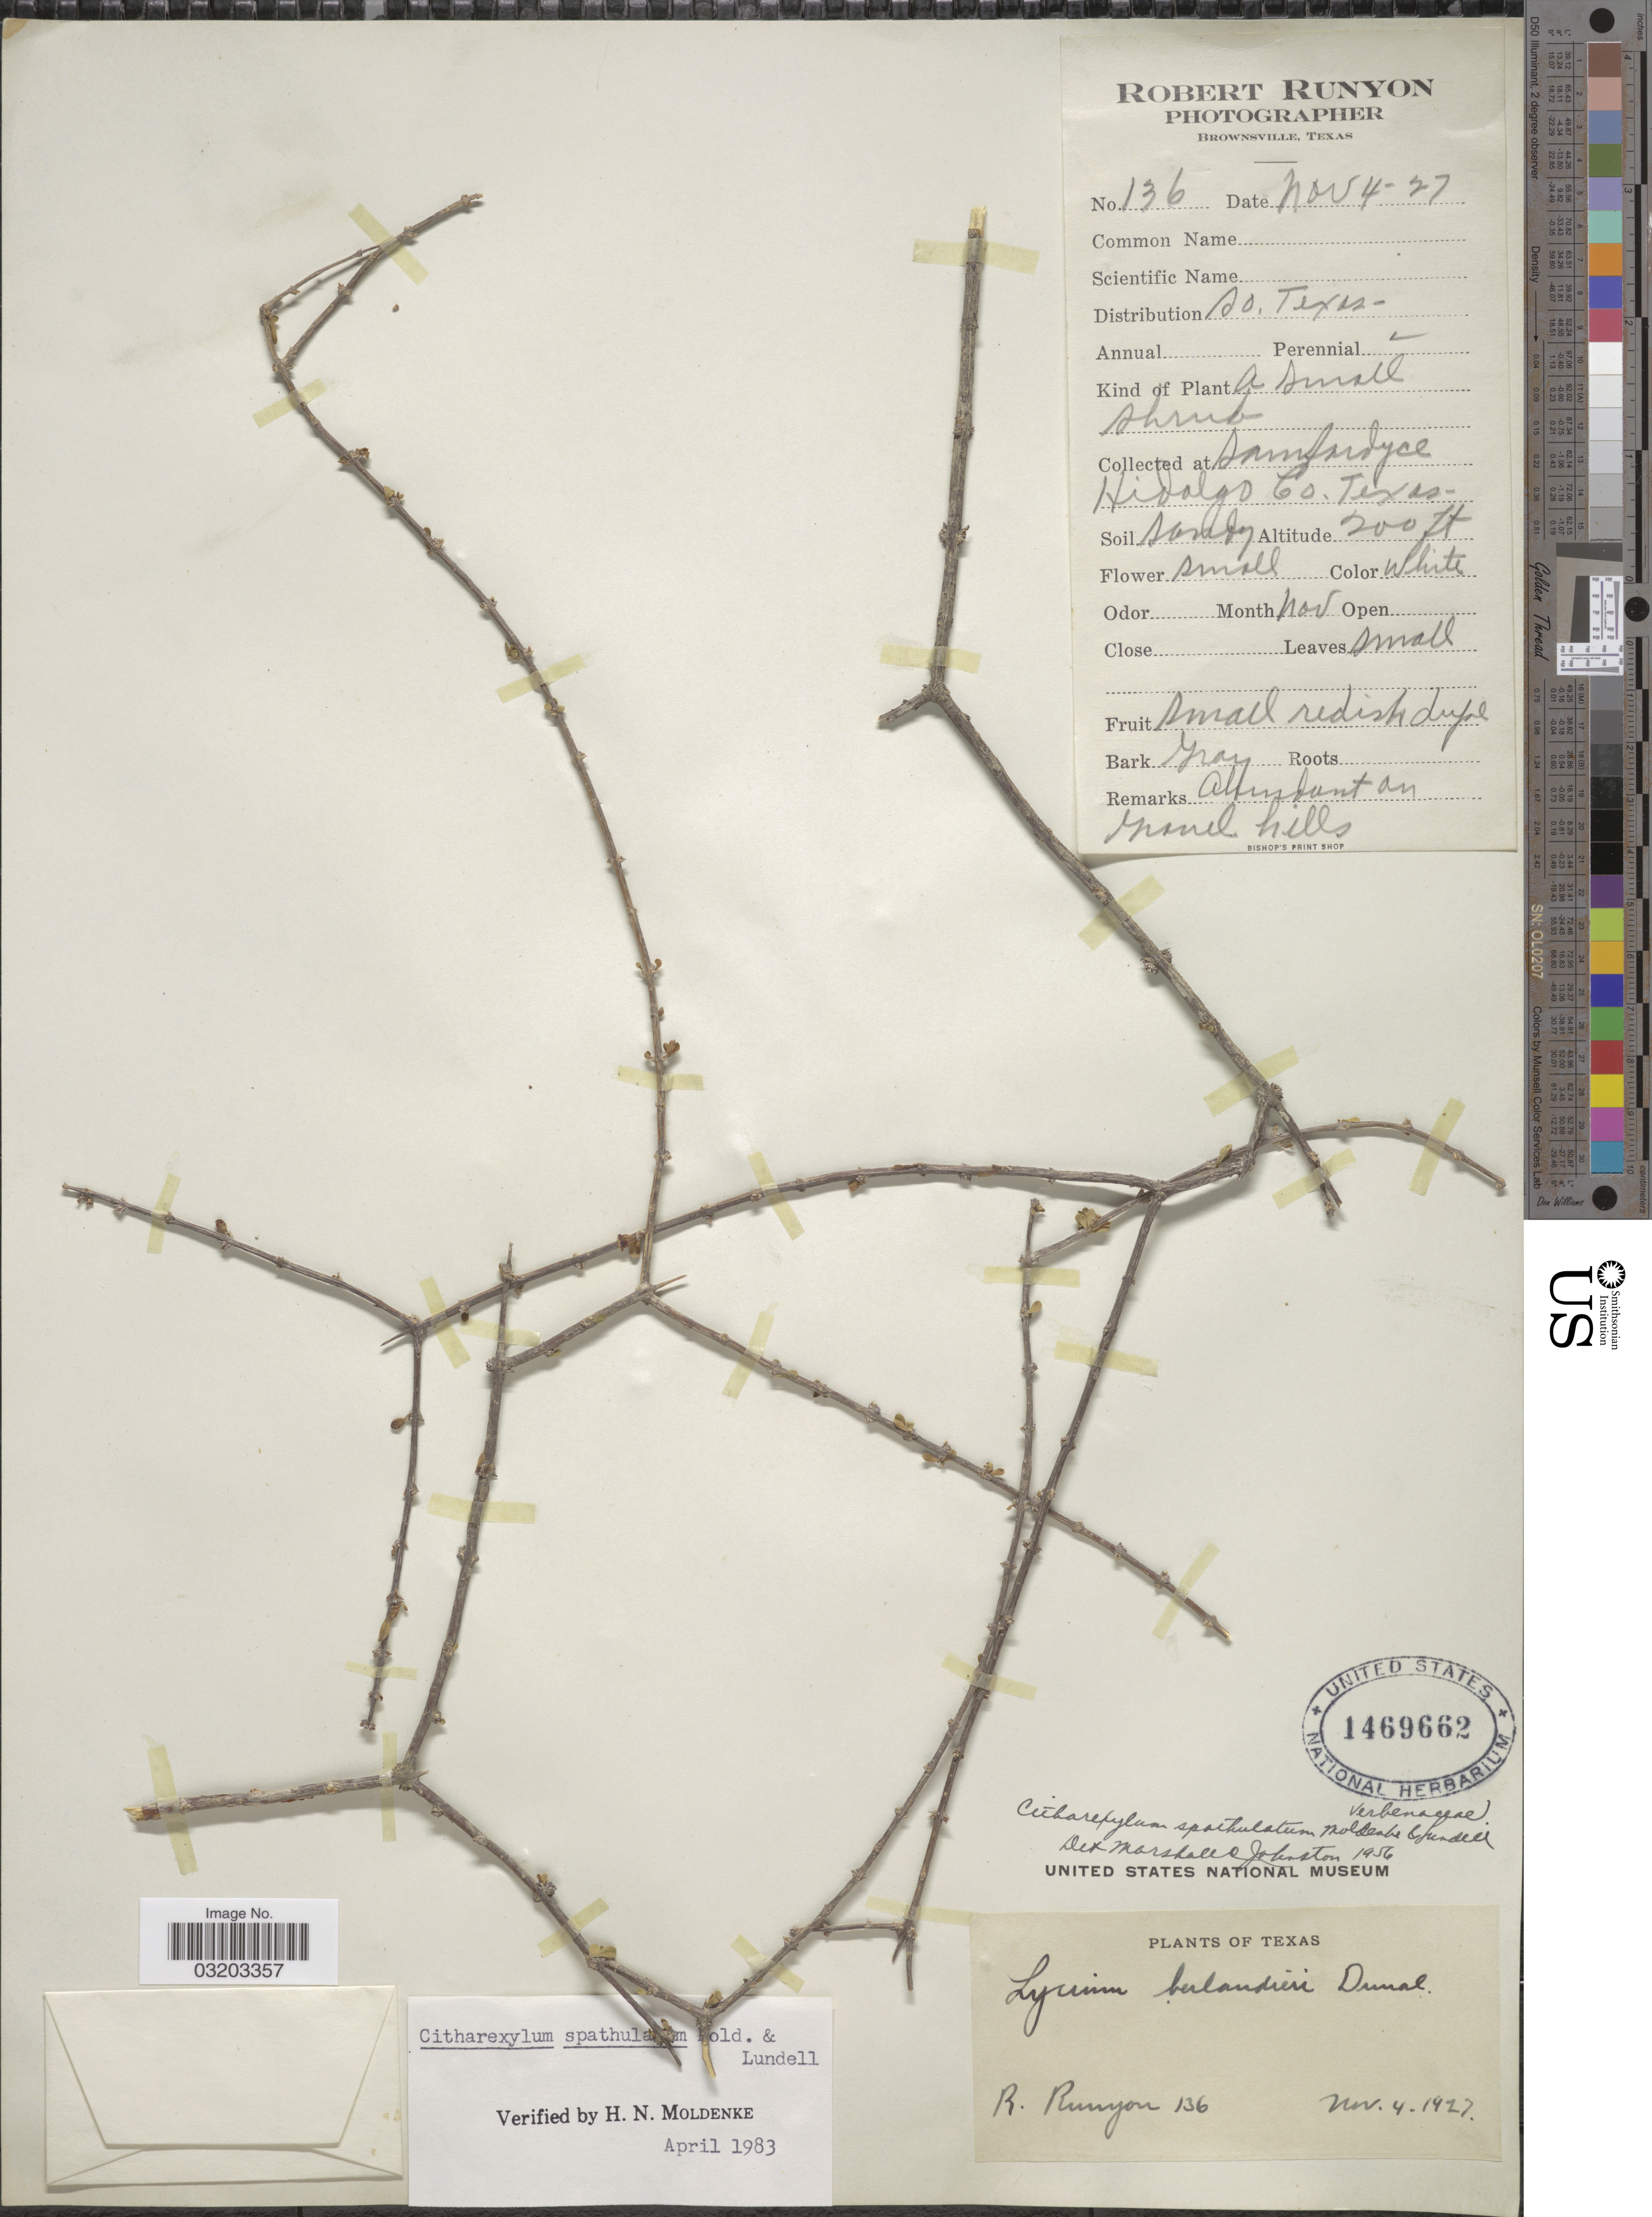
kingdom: Plantae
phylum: Tracheophyta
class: Magnoliopsida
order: Lamiales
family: Verbenaceae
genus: Citharexylum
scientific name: Citharexylum spathulatum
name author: Moldenke & Lundell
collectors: R. Runyon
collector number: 136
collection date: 1927-11-04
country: United States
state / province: Texas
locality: Samfordyce. Hidalgo Co.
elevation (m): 61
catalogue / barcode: US 1469662